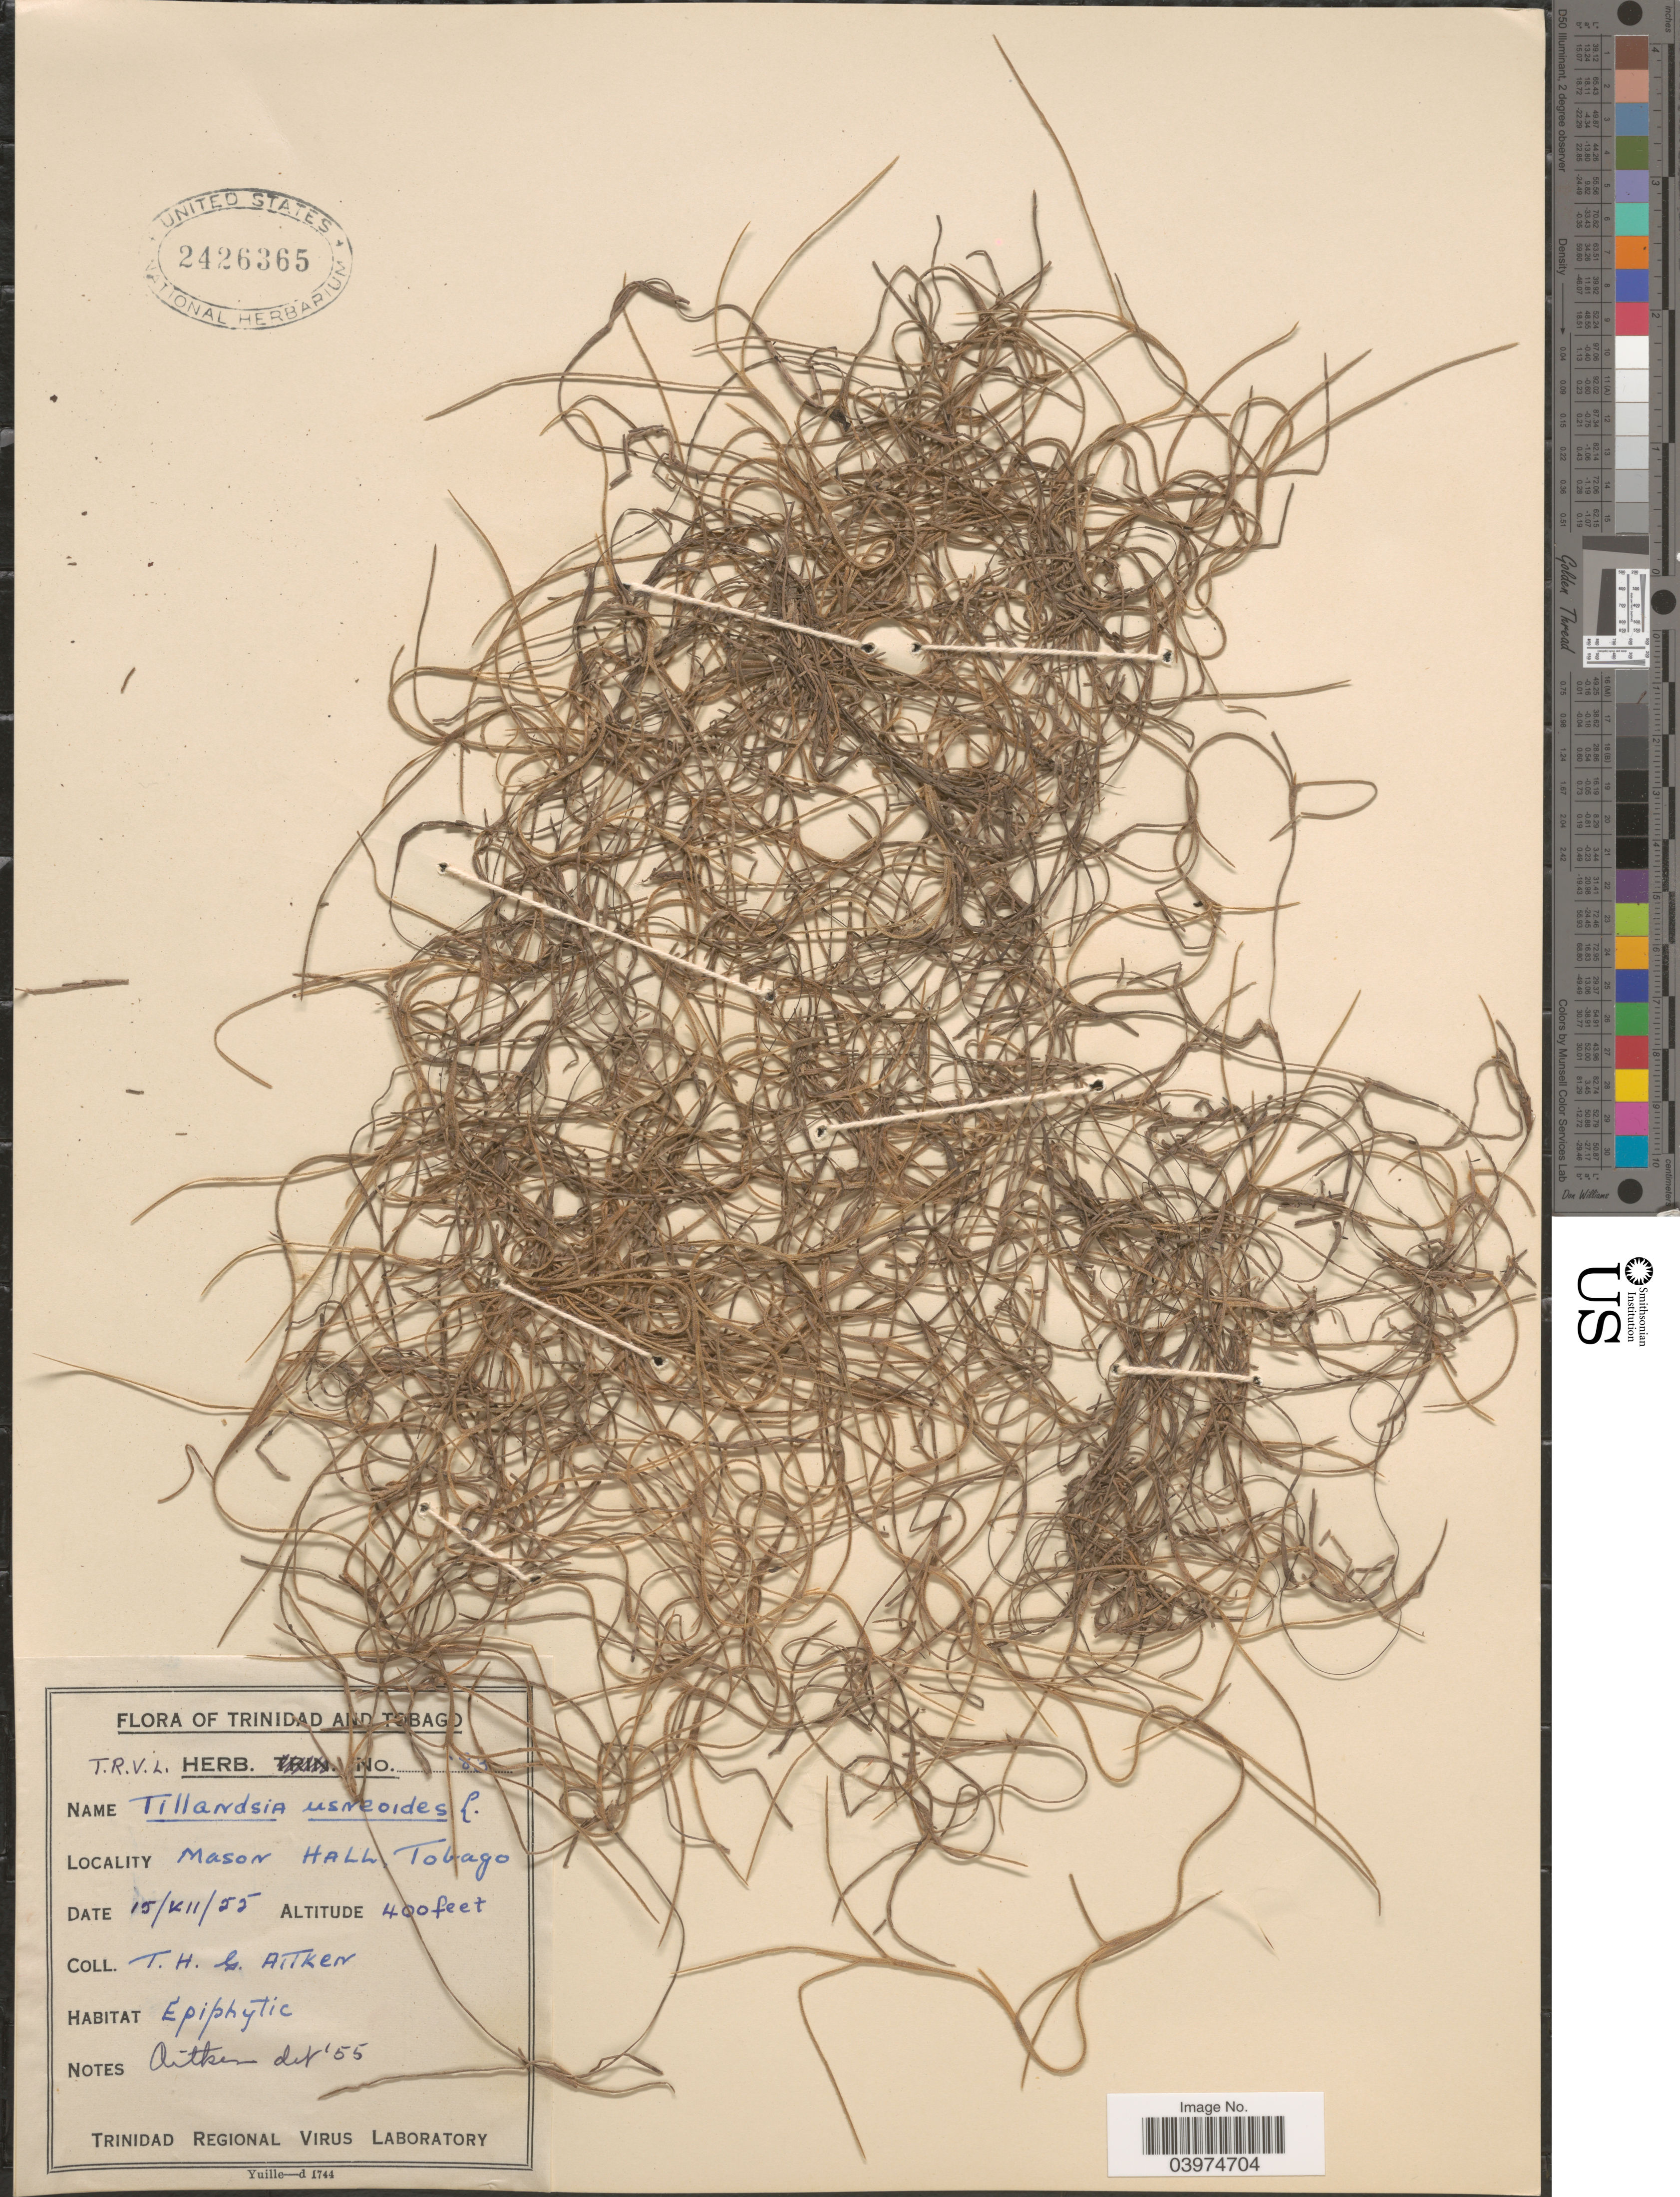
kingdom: Plantae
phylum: Tracheophyta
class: Liliopsida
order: Poales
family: Bromeliaceae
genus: Tillandsia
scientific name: Tillandsia usneoides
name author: (L.) L.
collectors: T. Aitken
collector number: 83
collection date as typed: Transcribed d/m/y: 15/7/55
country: Trinidad and Tobago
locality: Mason Hall, Tobago.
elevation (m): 122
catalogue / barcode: US 2426365